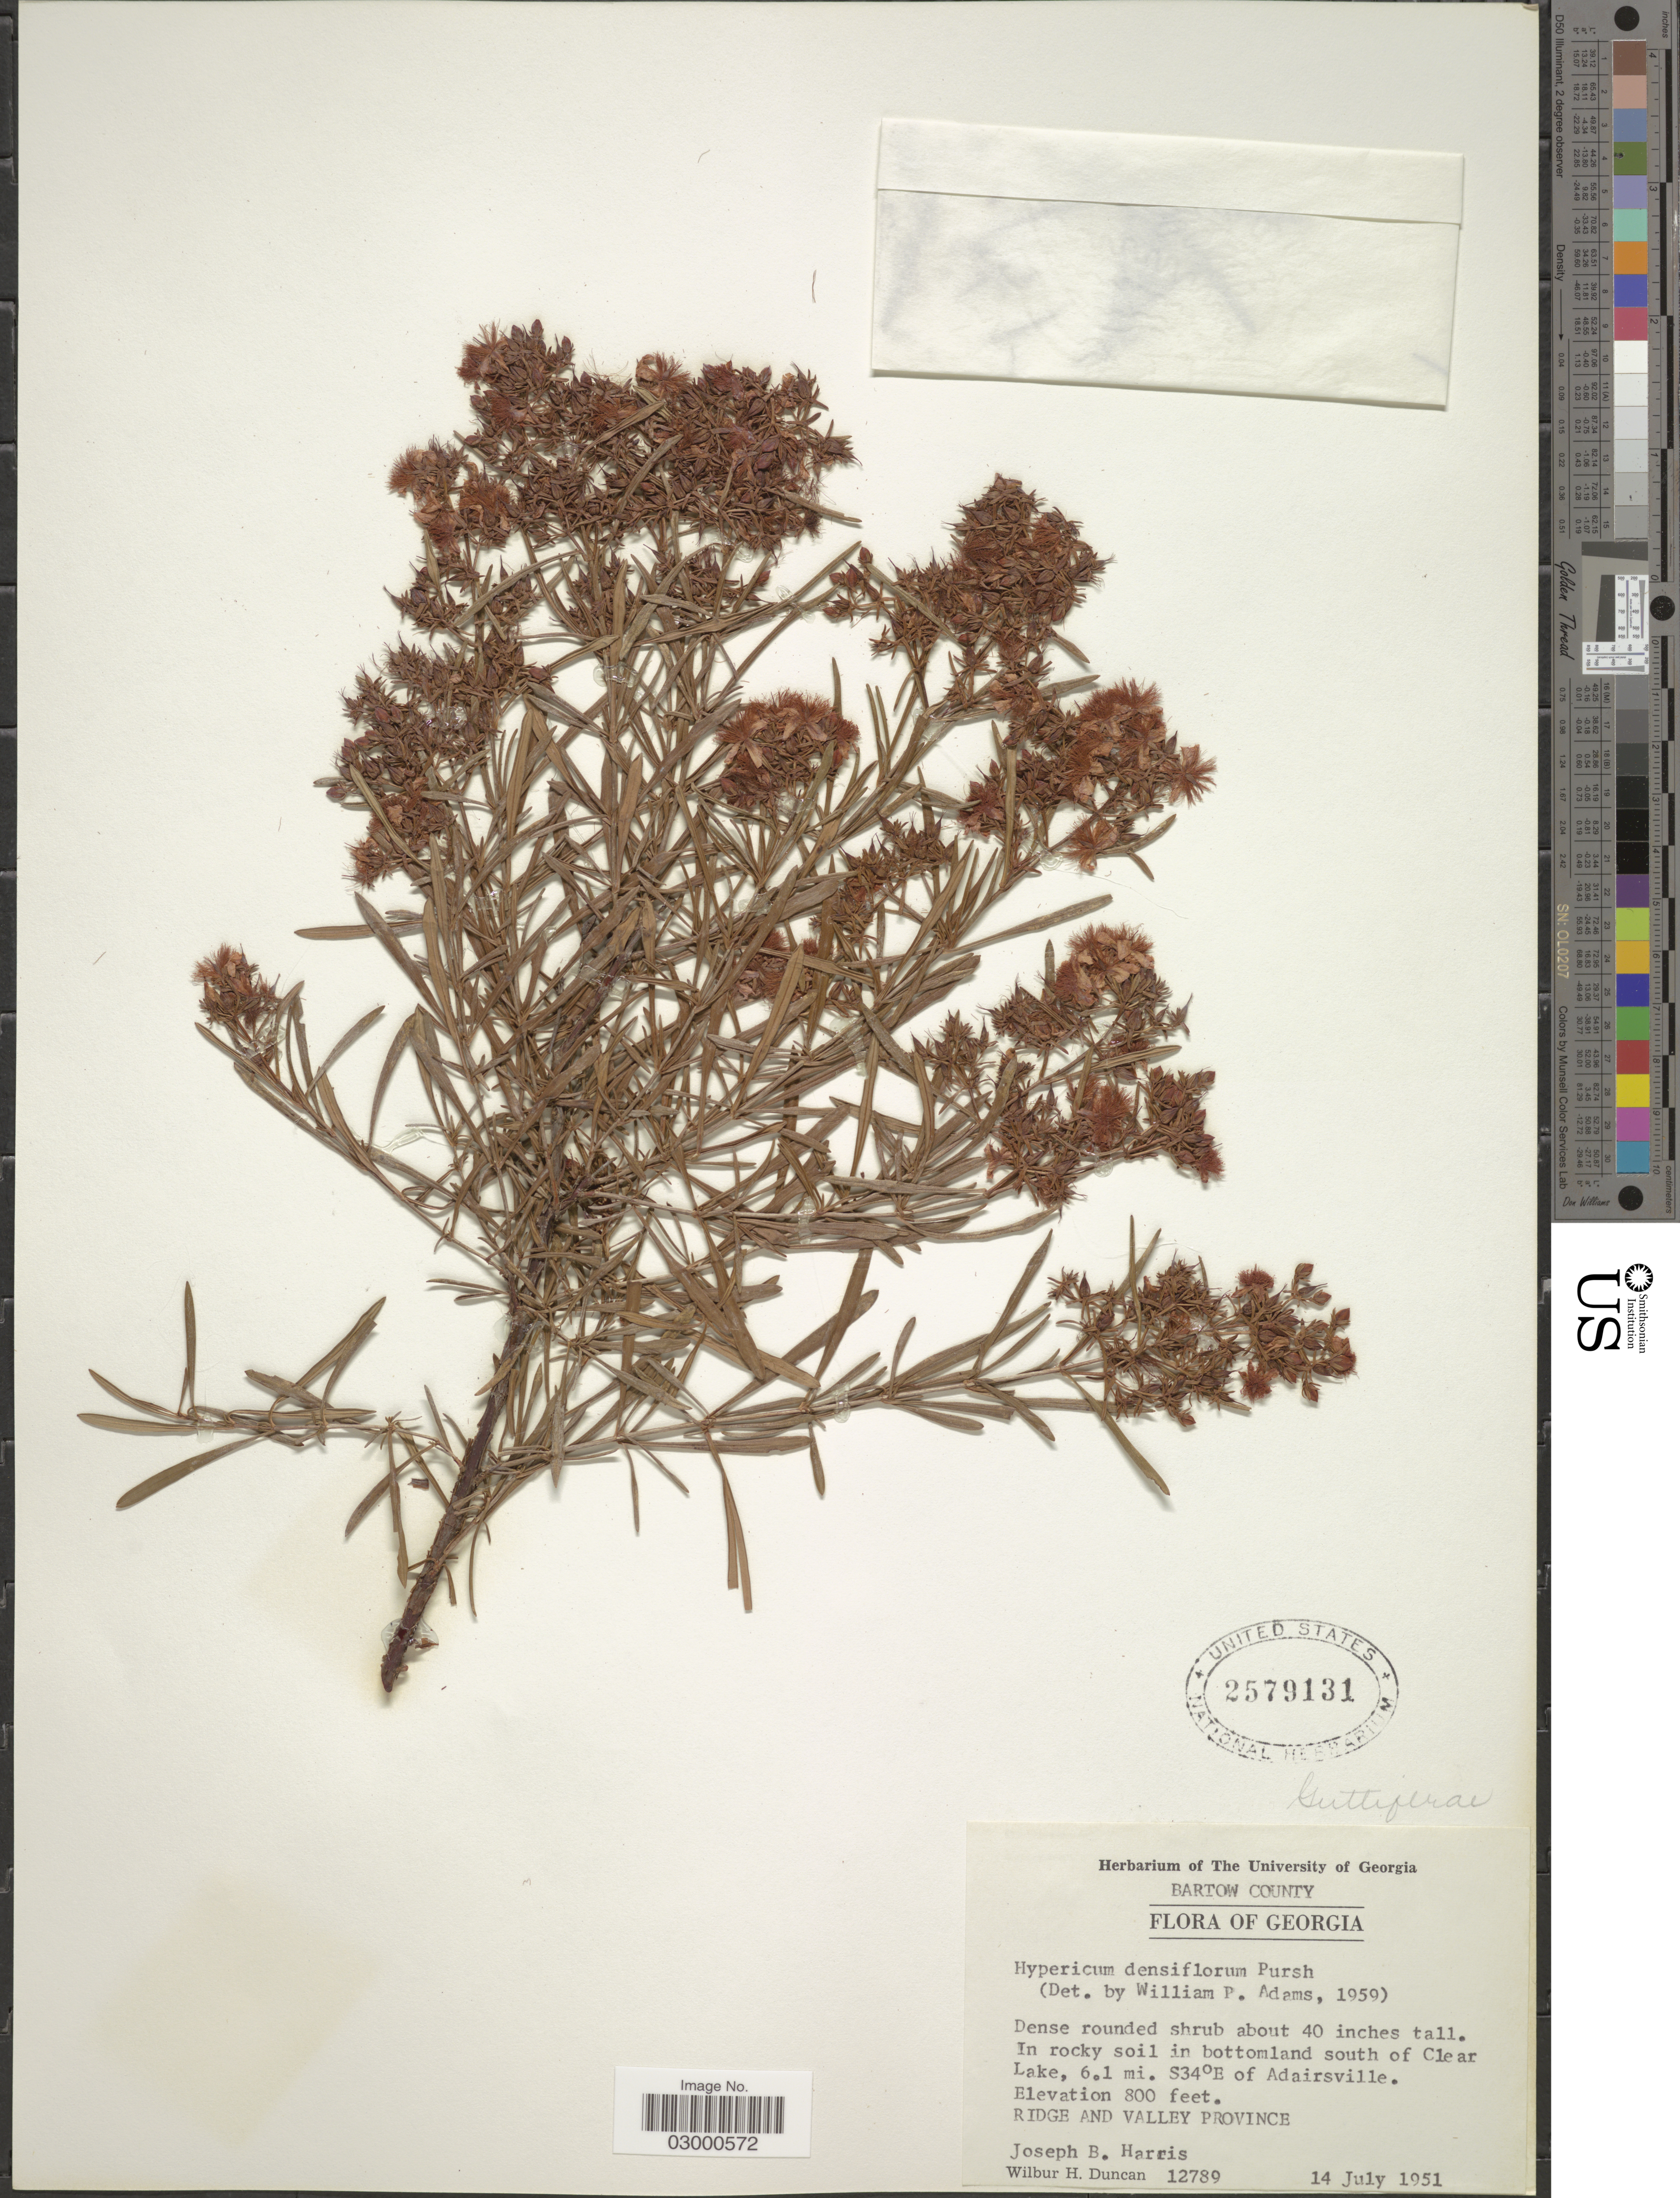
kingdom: Plantae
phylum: Tracheophyta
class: Magnoliopsida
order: Malpighiales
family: Hypericaceae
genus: Hypericum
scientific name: Hypericum densiflorum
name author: Pursh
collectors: J. B. Harris & W. H. Duncan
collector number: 12789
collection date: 1951-07-14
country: United States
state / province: Georgia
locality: Bartow County, In rocky soil in bottomland south of Clear Lake, 6.1 mi. S34°E of Adairsville. Ridge and Valley Province.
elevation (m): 244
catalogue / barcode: US 2579131